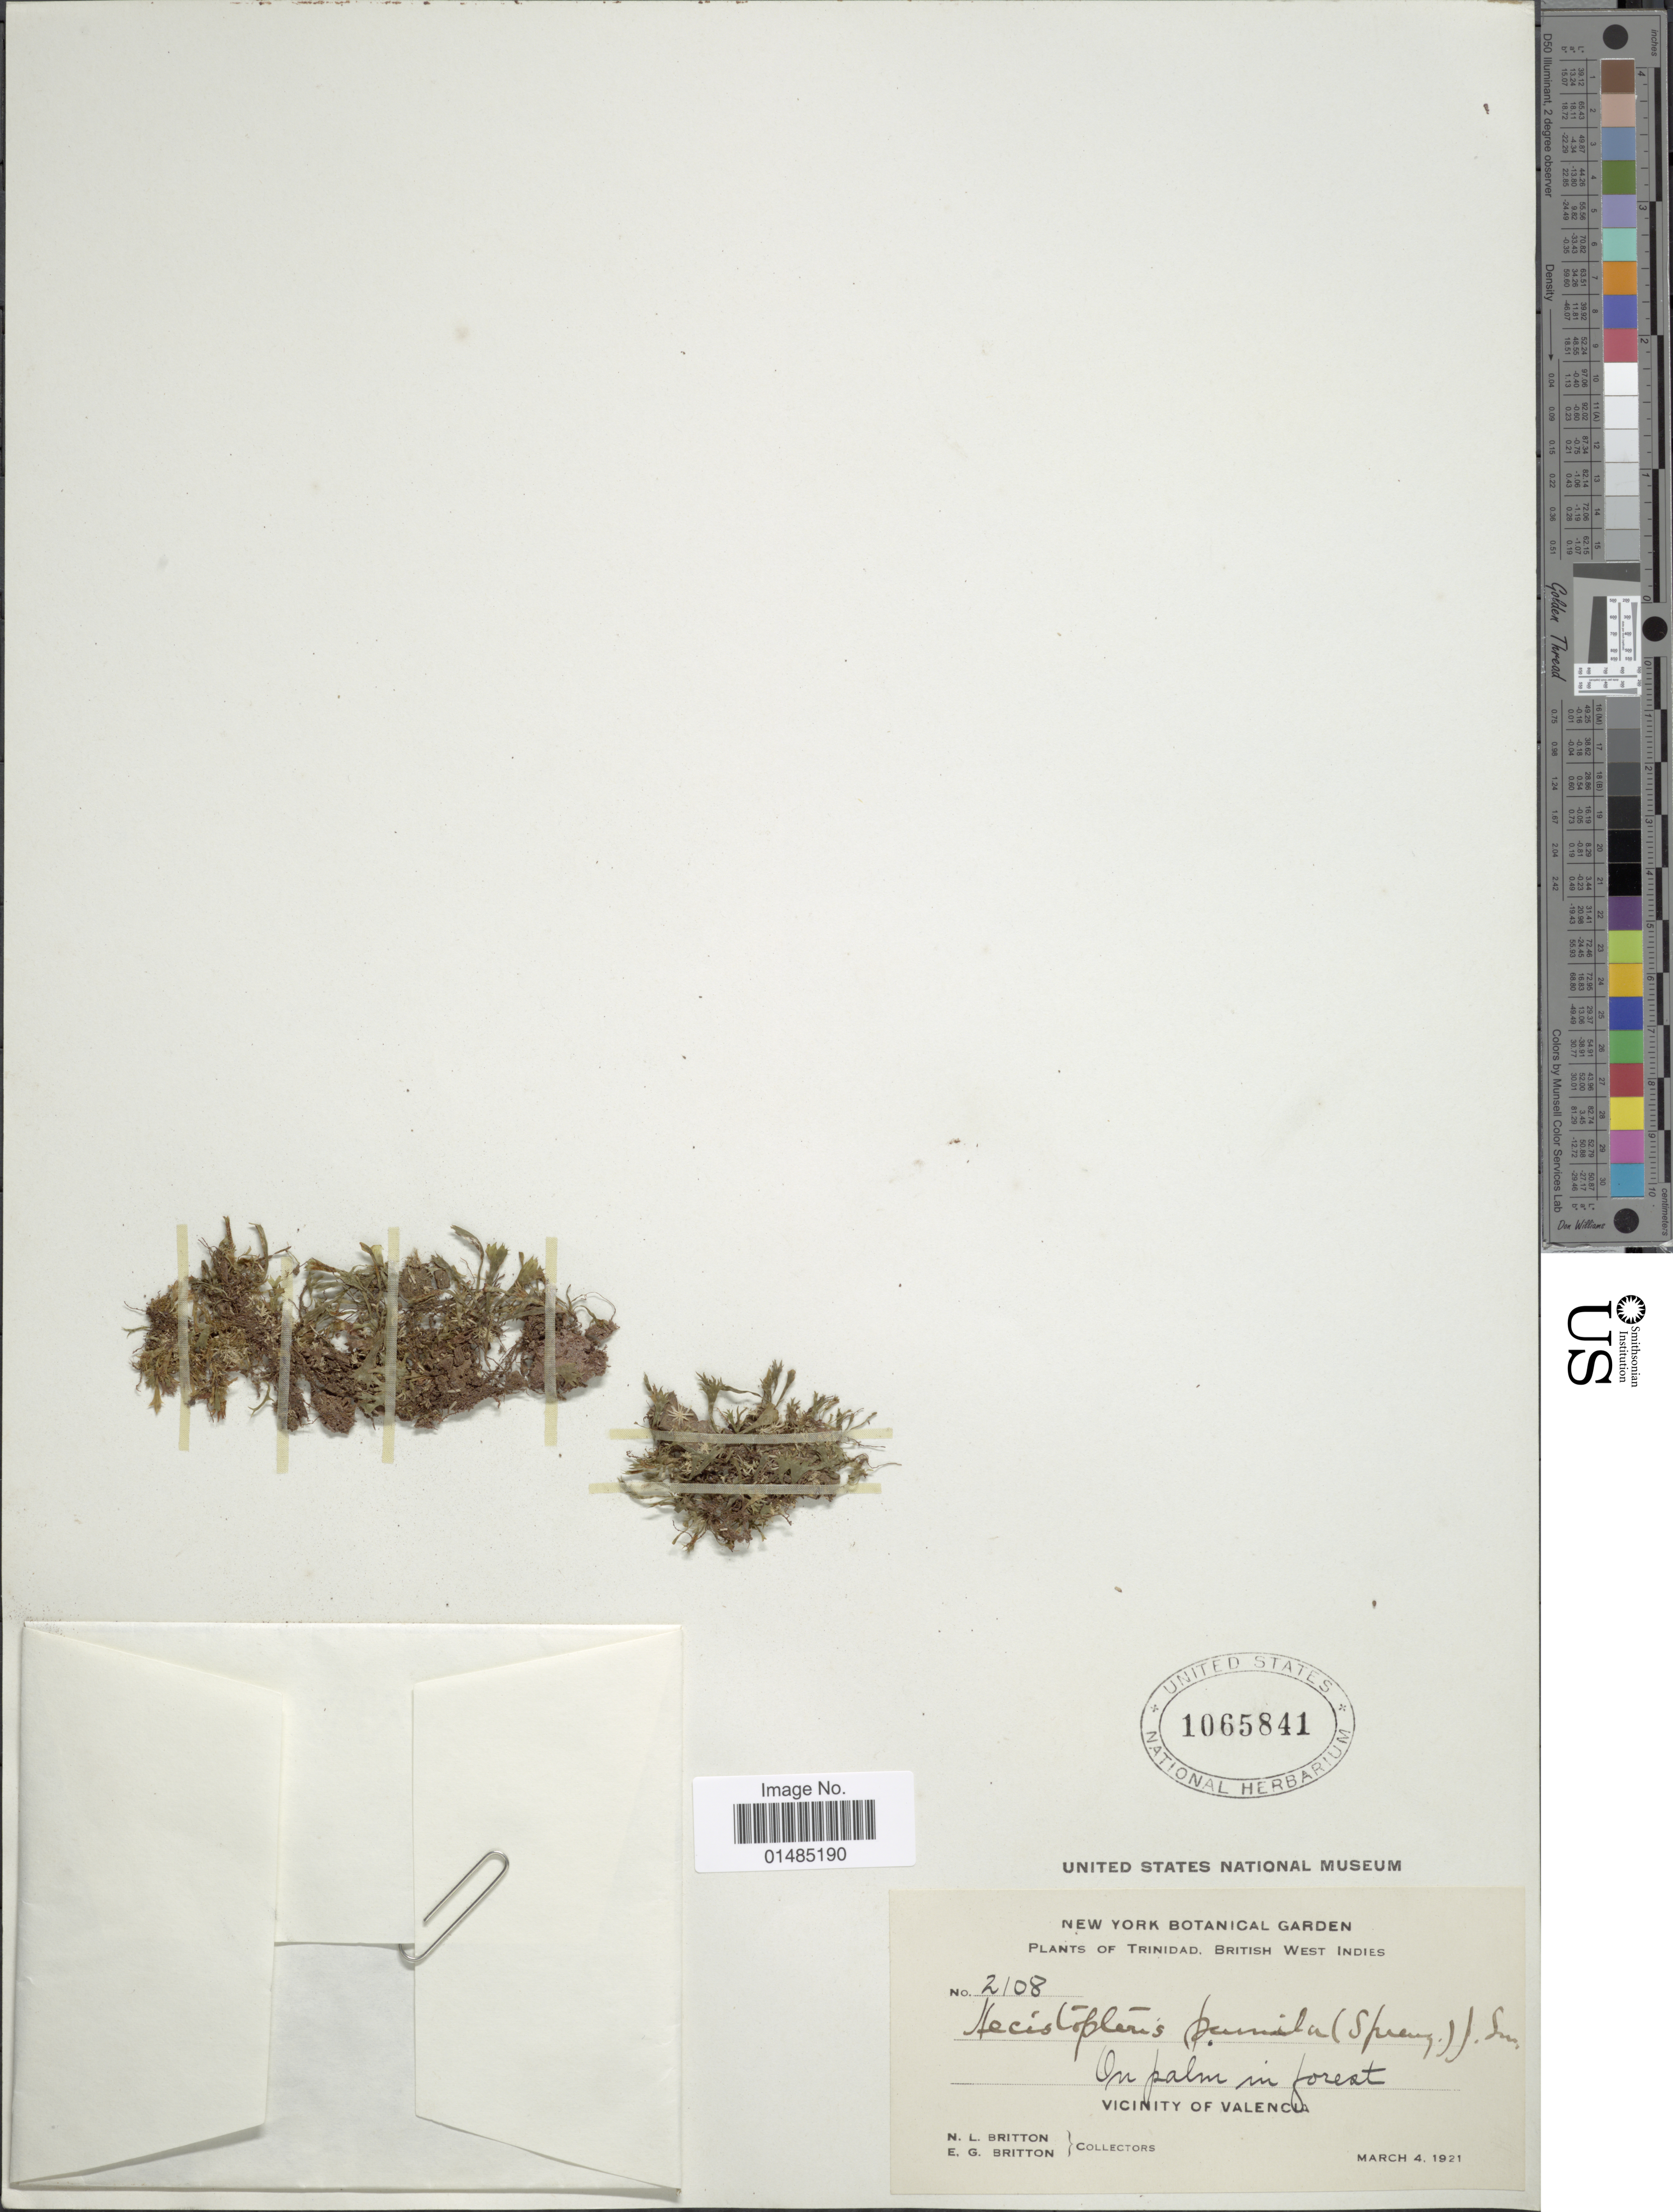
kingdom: Plantae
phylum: Tracheophyta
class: Polypodiopsida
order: Polypodiales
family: Pteridaceae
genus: Hecistopteris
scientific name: Hecistopteris pumila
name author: Christ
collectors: N. Britton & E. G. Britton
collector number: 2108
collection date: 1921-03-04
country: Trinidad and Tobago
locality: Trinidad, British West Indies, Vicinity of Valencia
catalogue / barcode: US 1065841